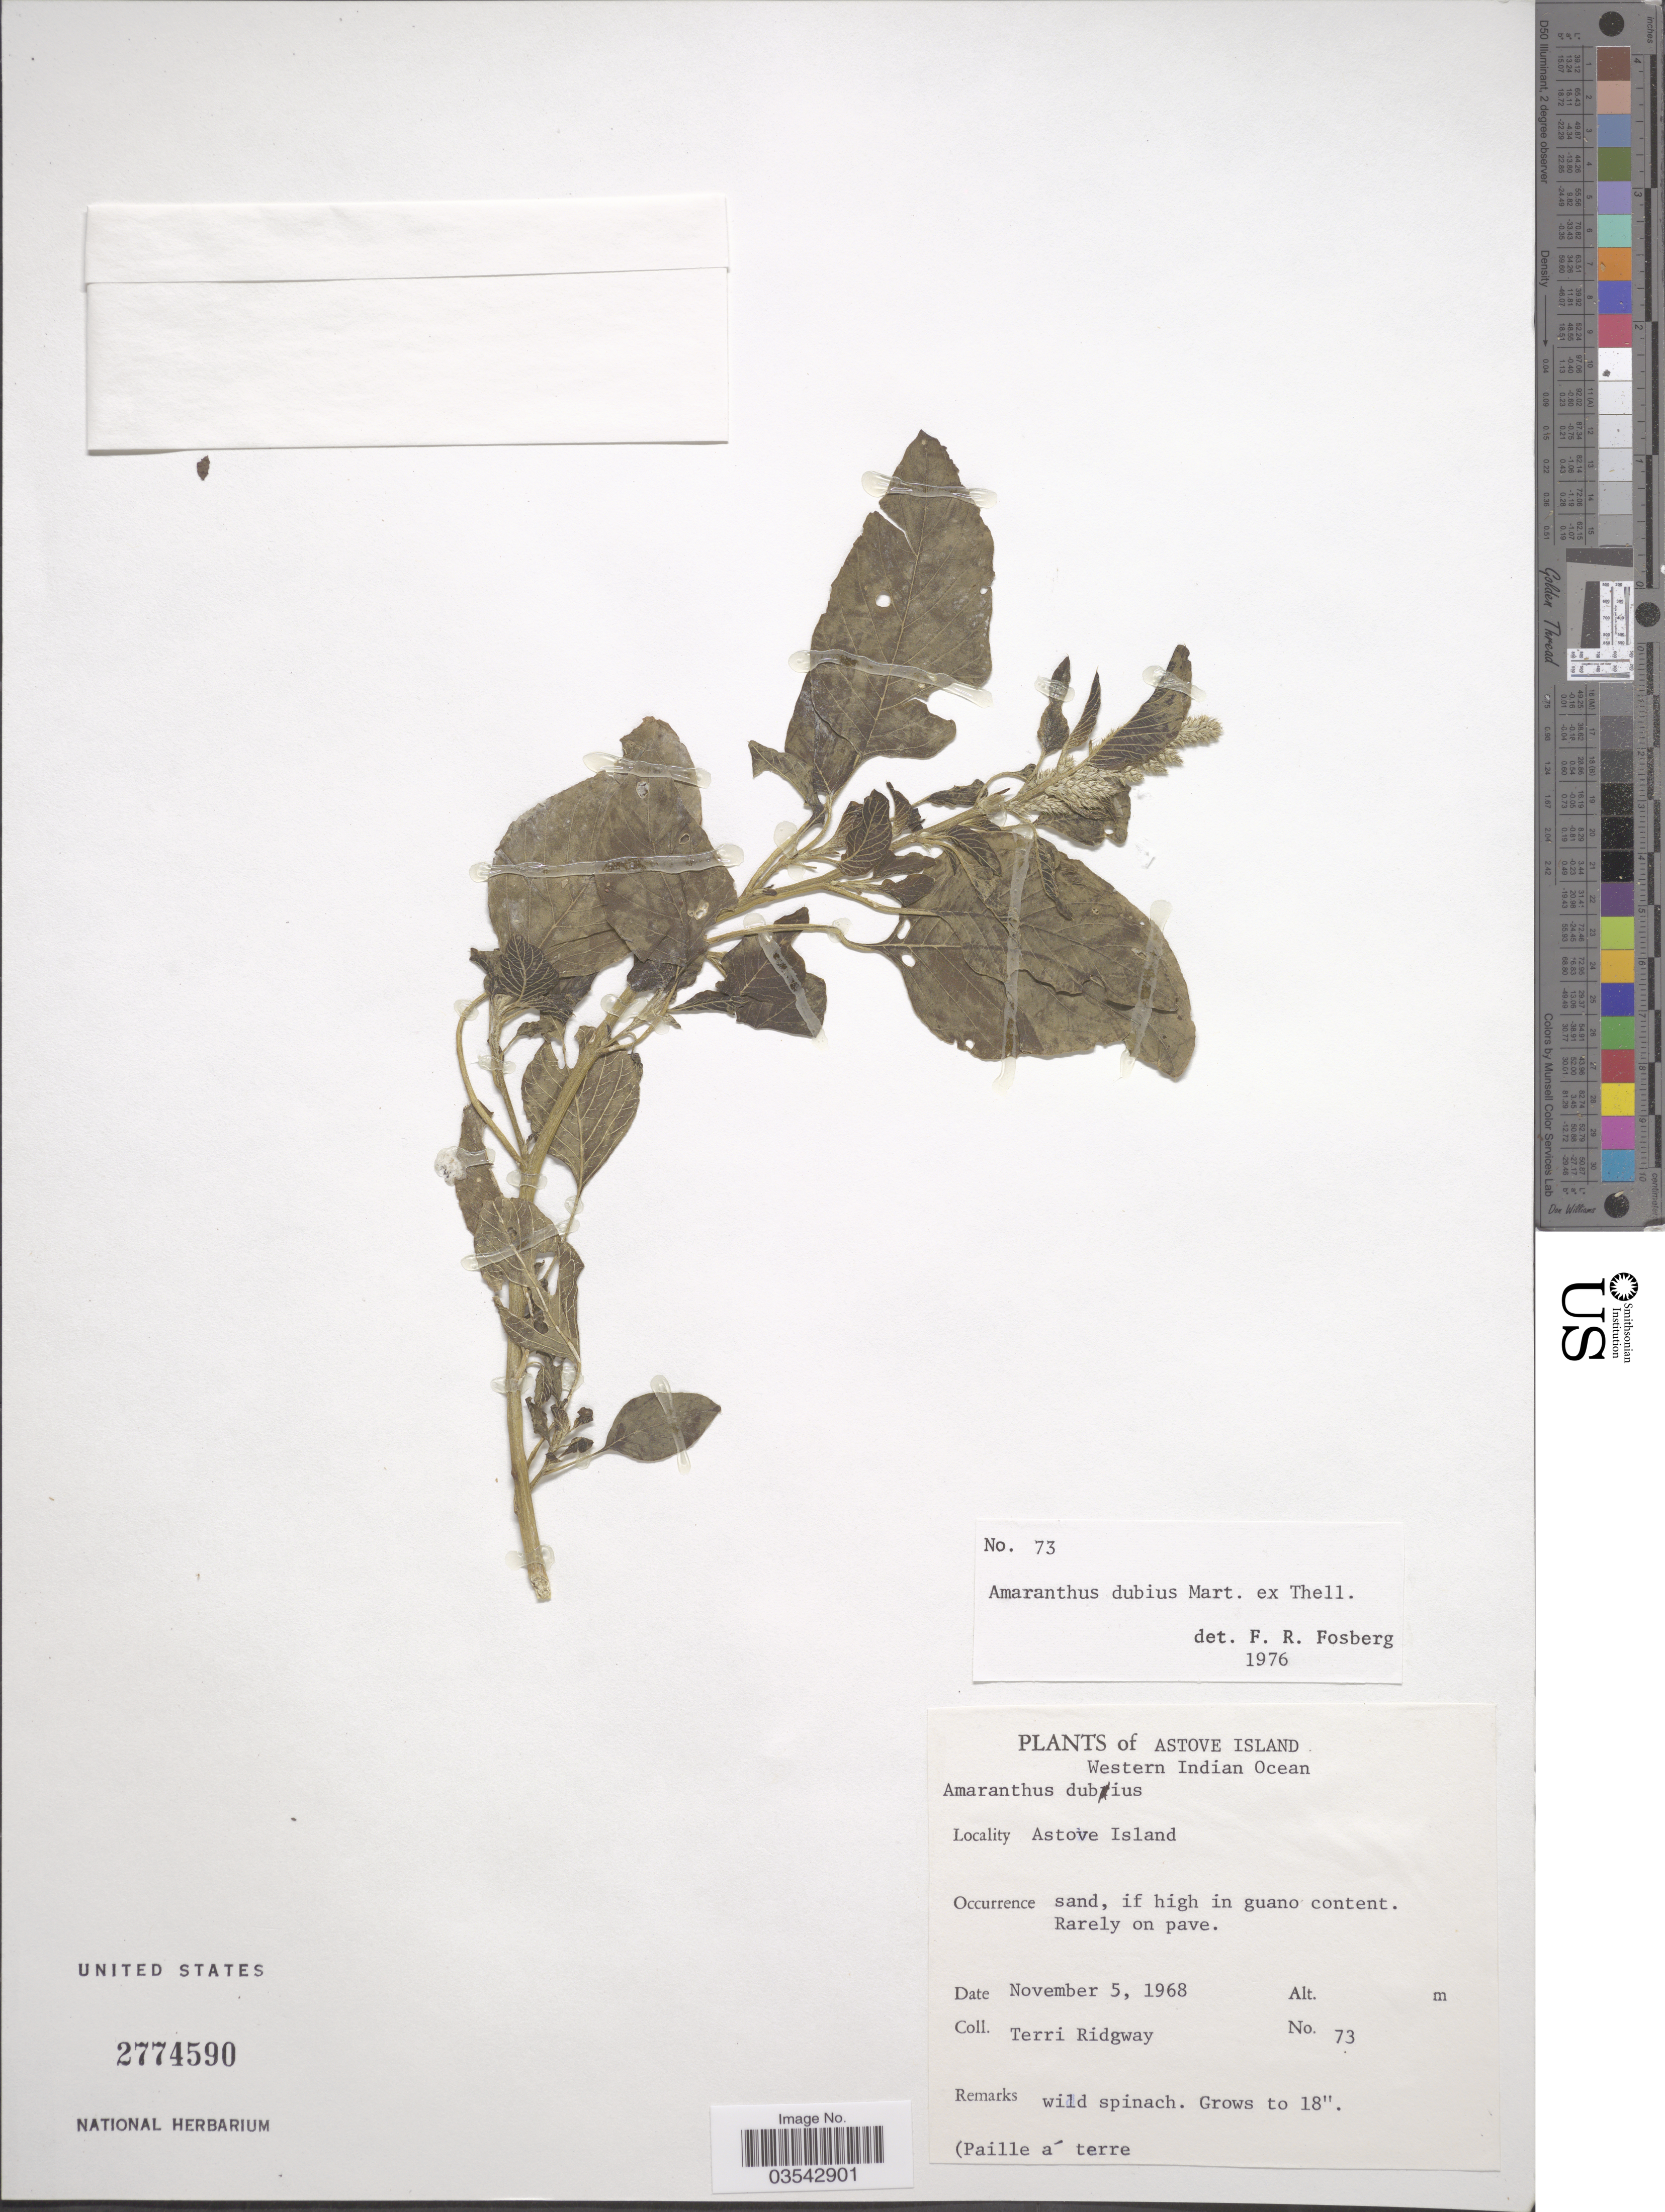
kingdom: Plantae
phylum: Tracheophyta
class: Magnoliopsida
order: Caryophyllales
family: Amaranthaceae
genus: Amaranthus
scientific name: Amaranthus dubius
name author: Mart. ex Thell.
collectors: T. Ridgway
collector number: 73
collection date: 1968-11-05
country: Seychelles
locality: Astove Island. Western Indian Ocean. Astove Island.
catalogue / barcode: US 2774590